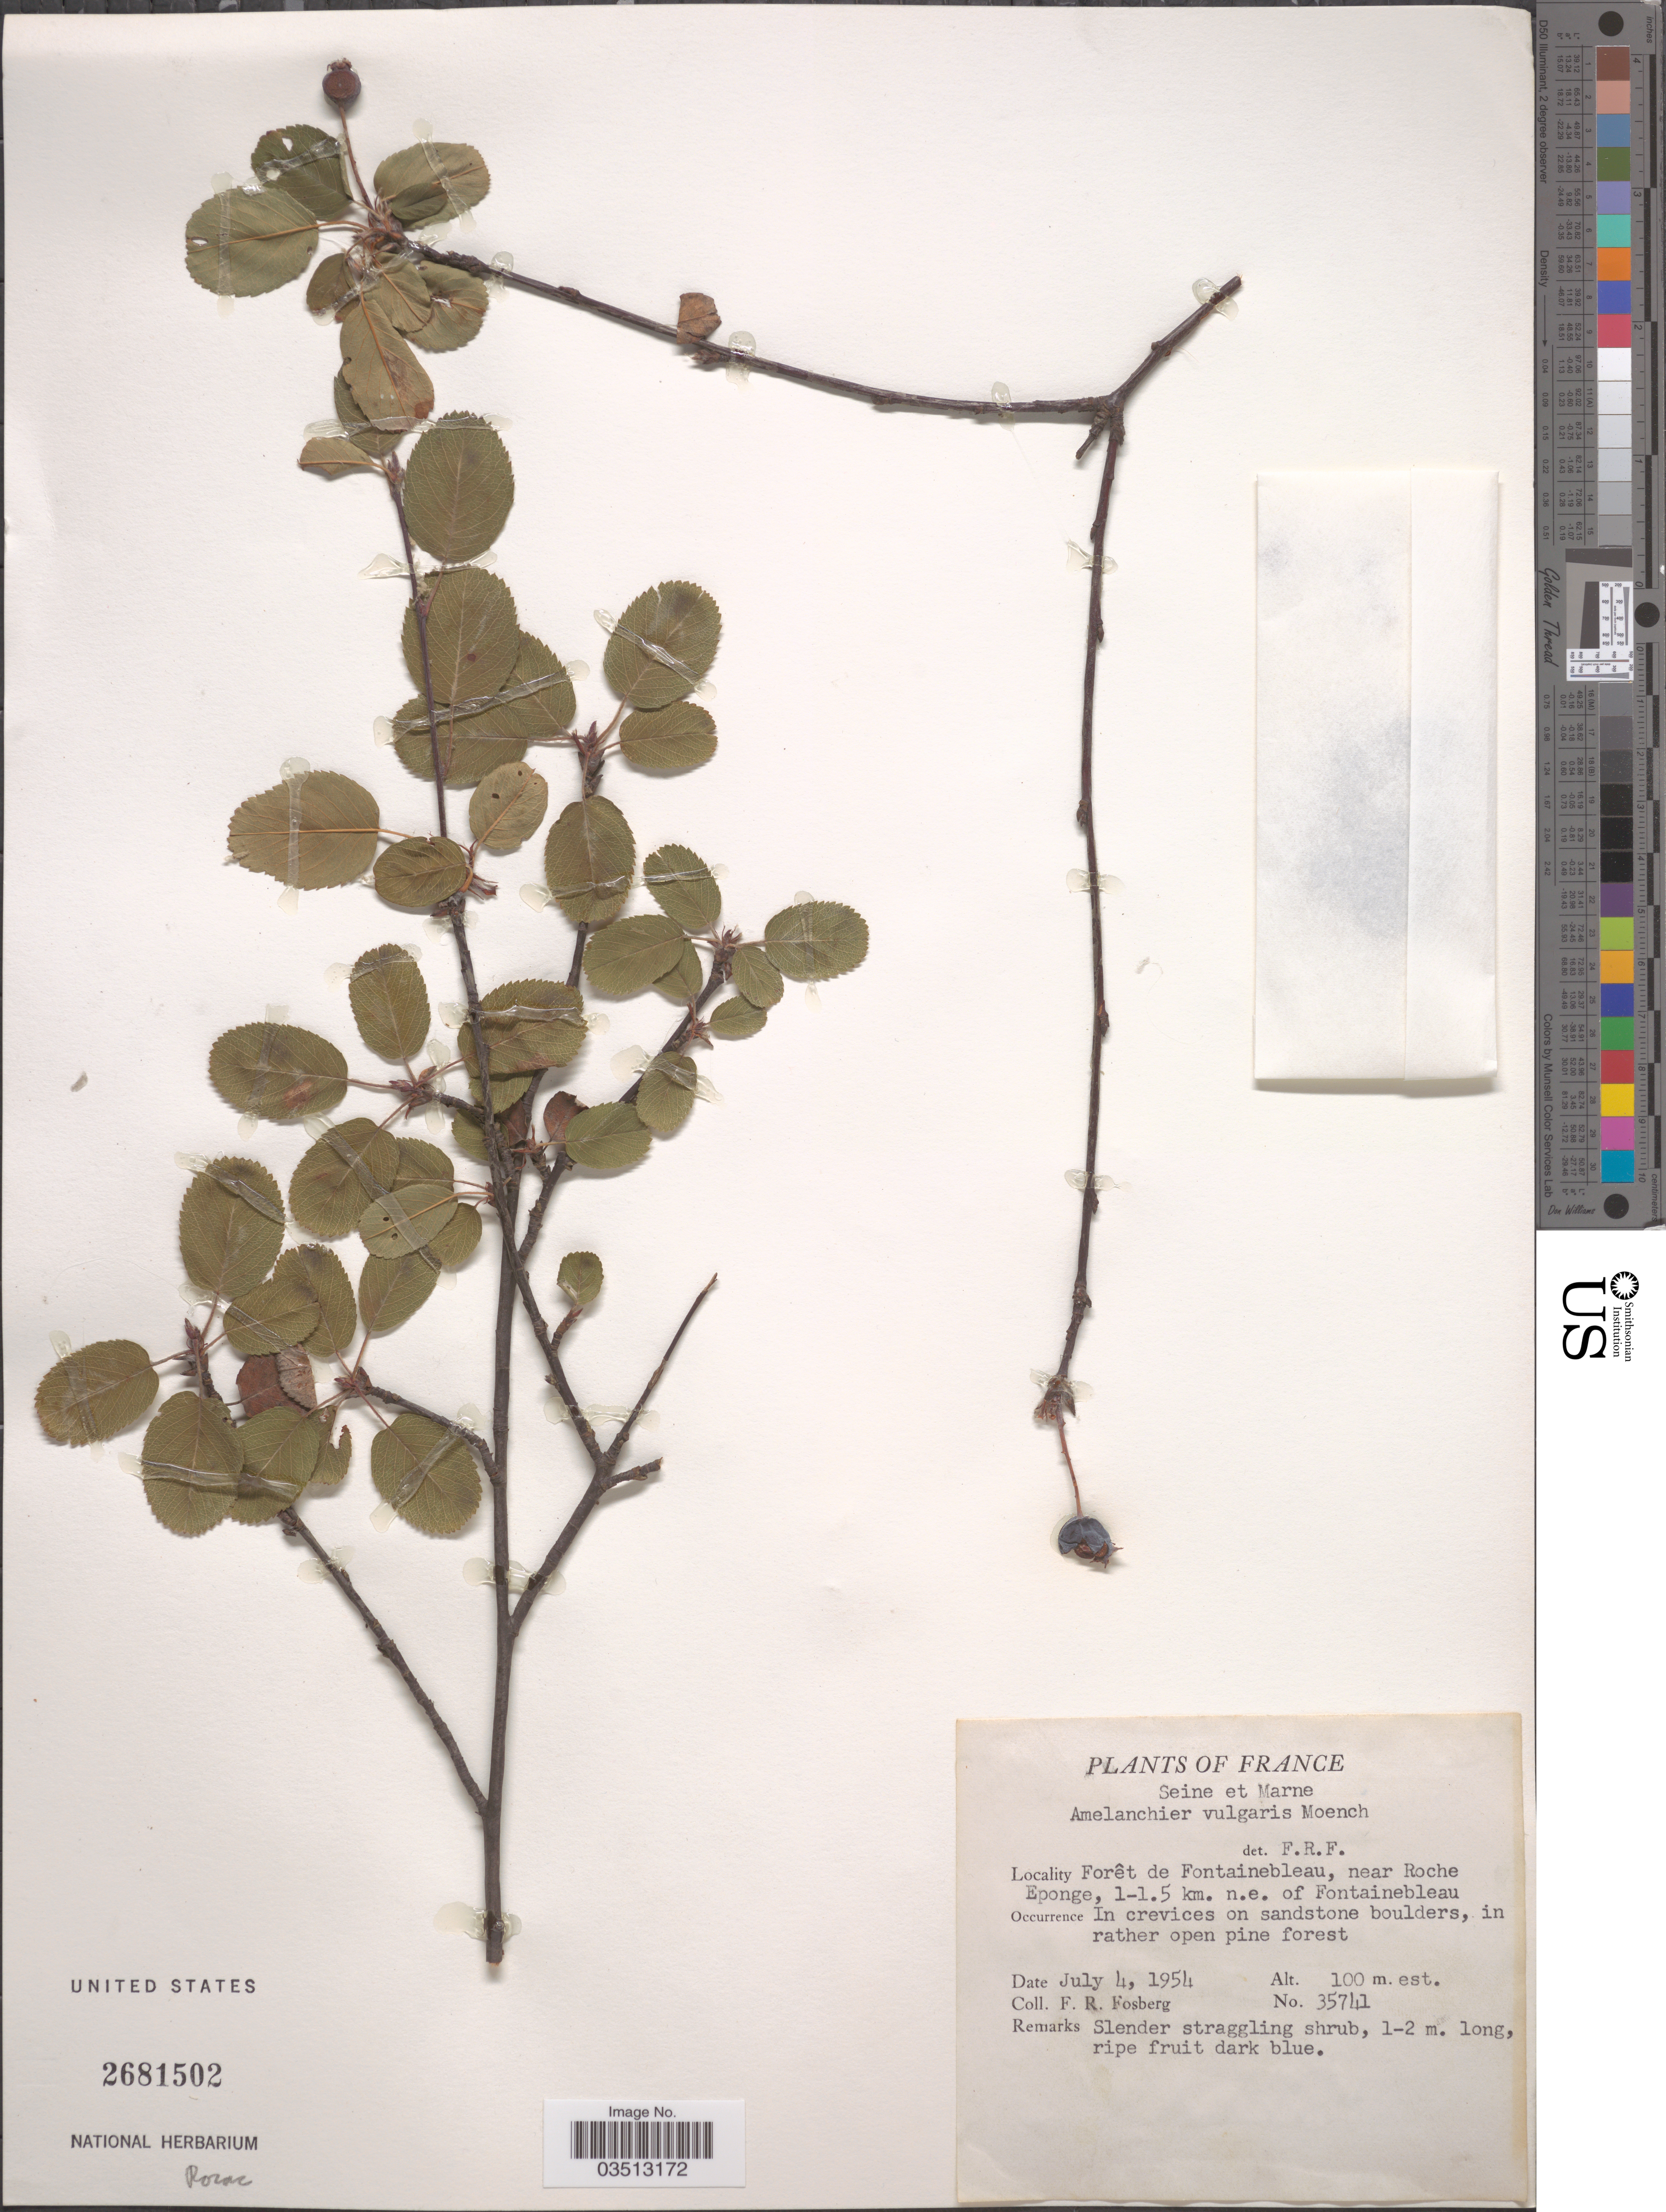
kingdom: Plantae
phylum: Tracheophyta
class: Magnoliopsida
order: Rosales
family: Rosaceae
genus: Amelanchier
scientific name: Amelanchier vulgaris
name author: Moench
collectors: F. R. Fosberg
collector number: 35741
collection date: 1954-07-04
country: France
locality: Seine et Marne. Forêt de Fontainebleau, near Roche Eponge, 1-1.5 km. n.e. of Fontainebleau.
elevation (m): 100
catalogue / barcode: US 2681502